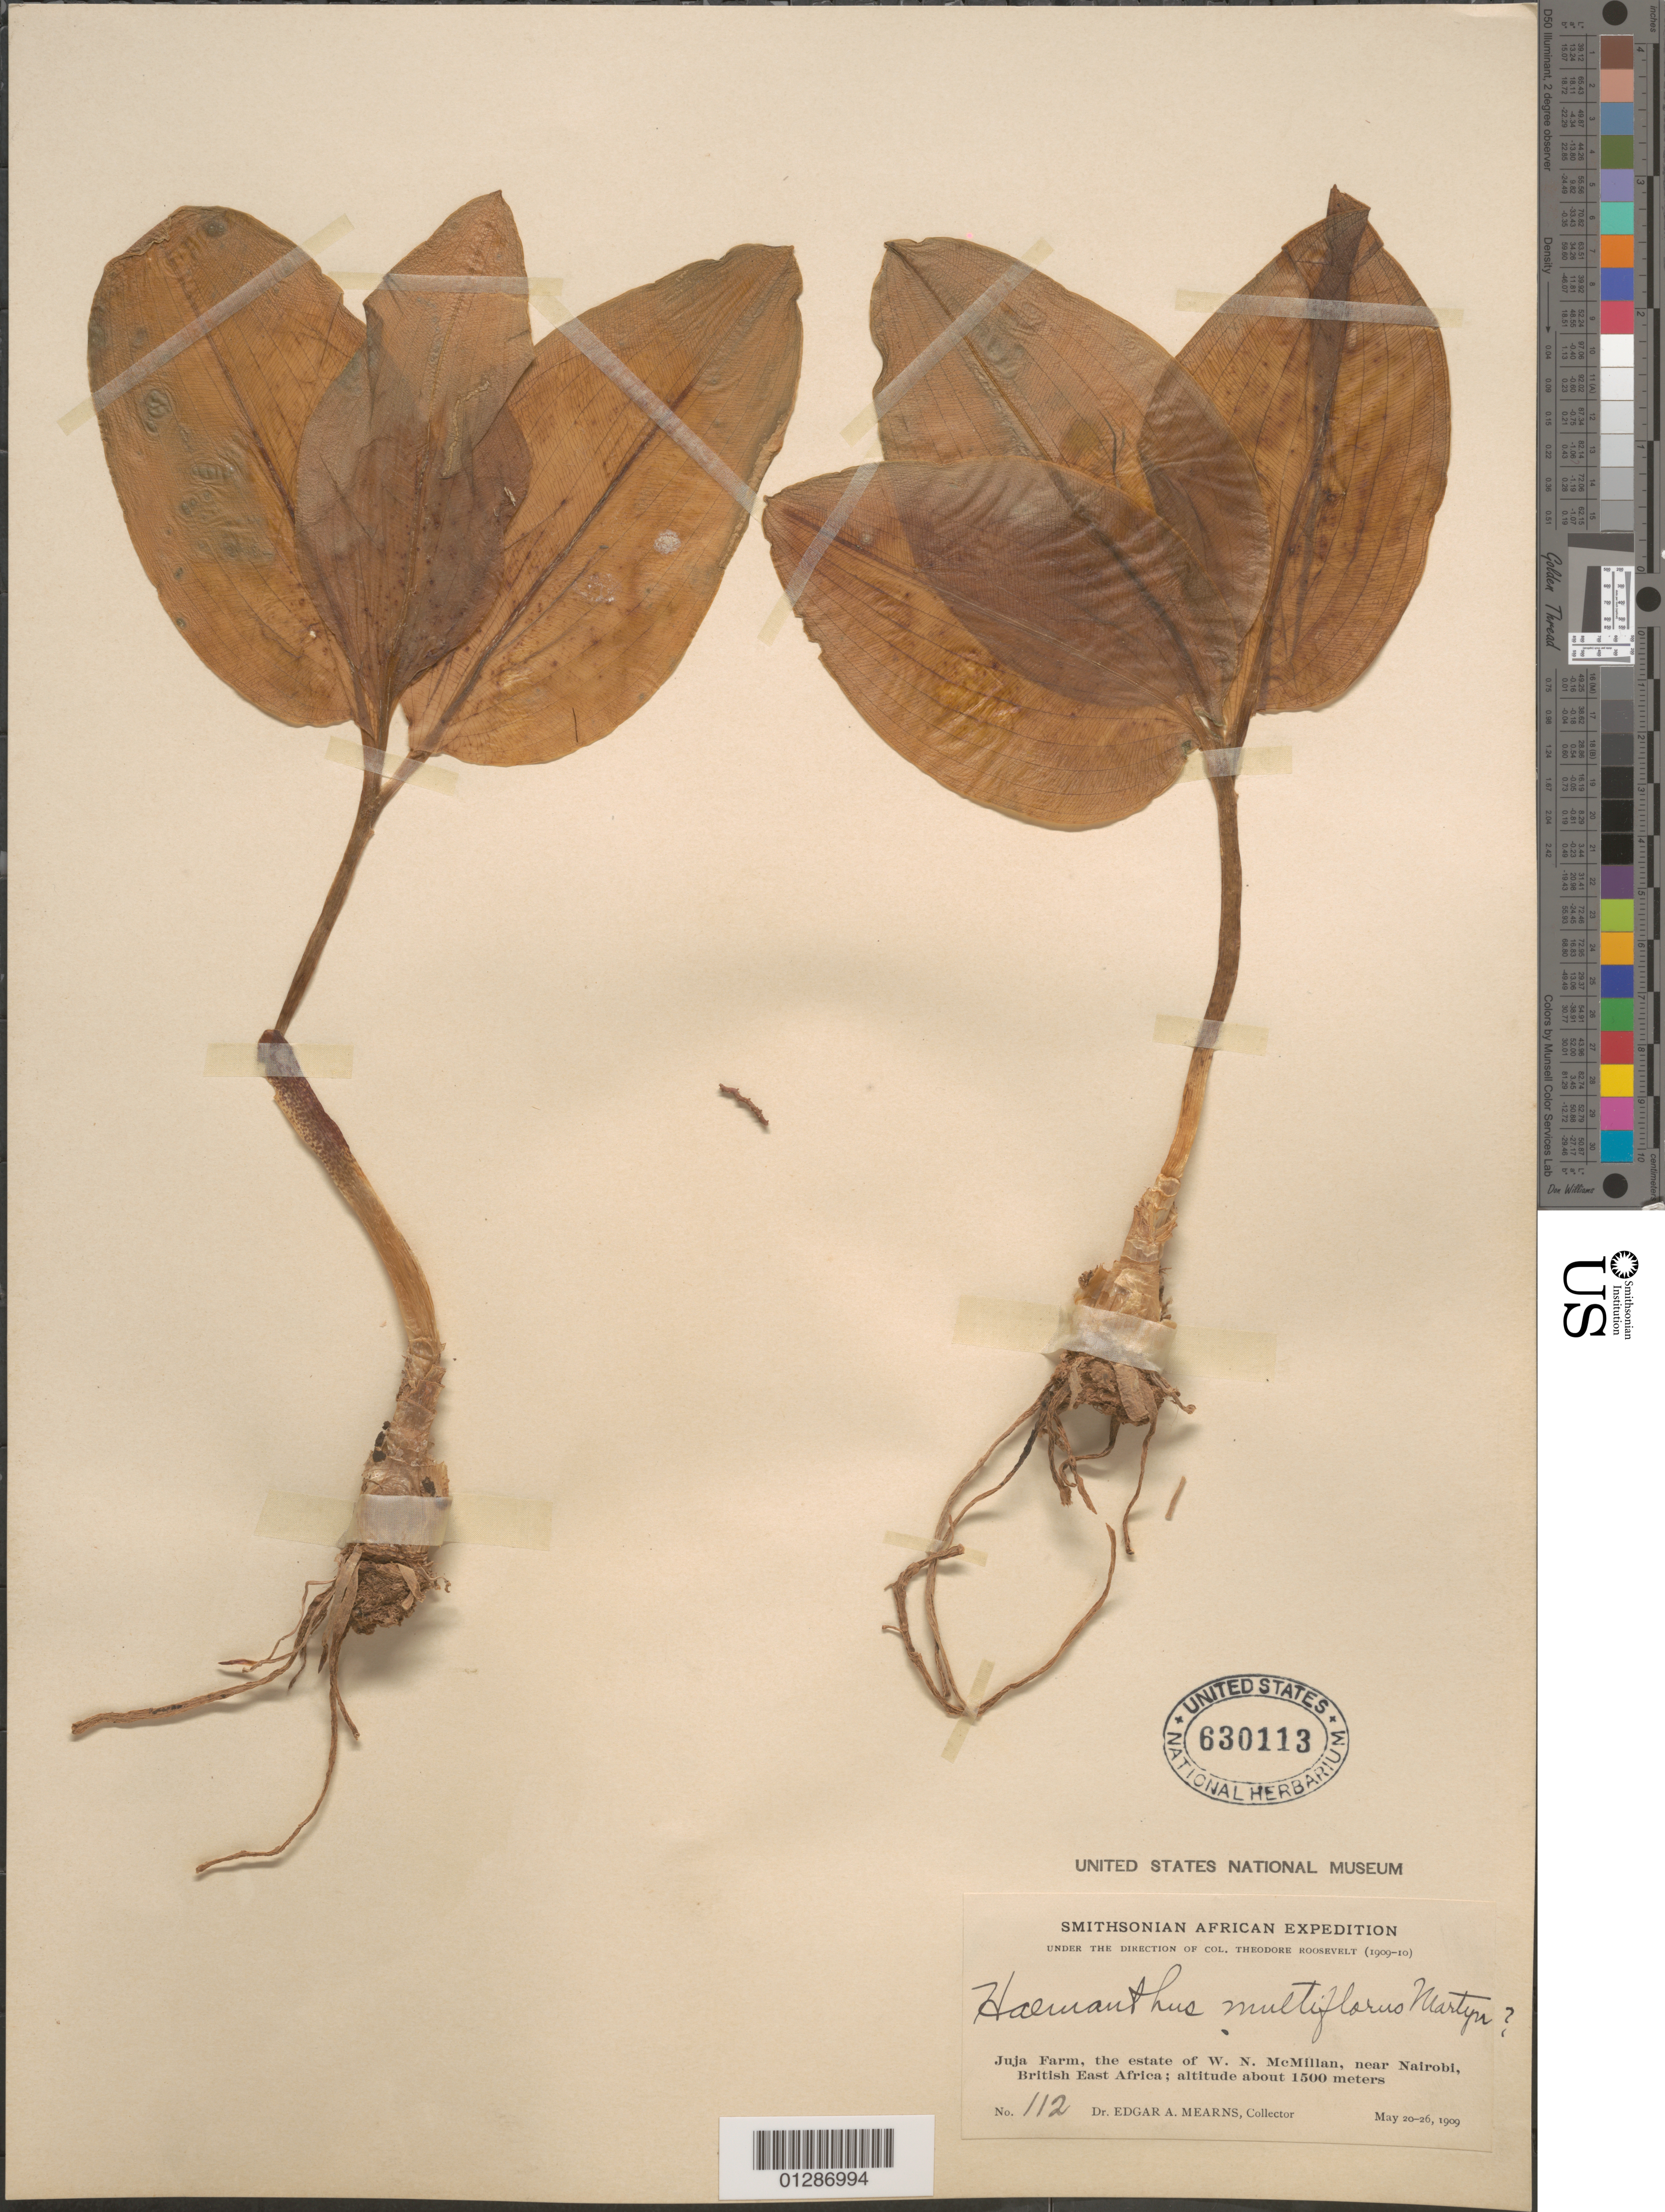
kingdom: Plantae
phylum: Tracheophyta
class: Liliopsida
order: Asparagales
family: Amaryllidaceae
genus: Haemanthus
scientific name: Haemanthus multiflorus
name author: Martyn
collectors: E. A. Mearns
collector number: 112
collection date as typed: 20-26 May 1909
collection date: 1909-05-20/1909-05-26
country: Kenya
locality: British East Africa. Juja Farm, the estate of W.N. McMillan, near Nairobi.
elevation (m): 1500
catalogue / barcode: US 630113